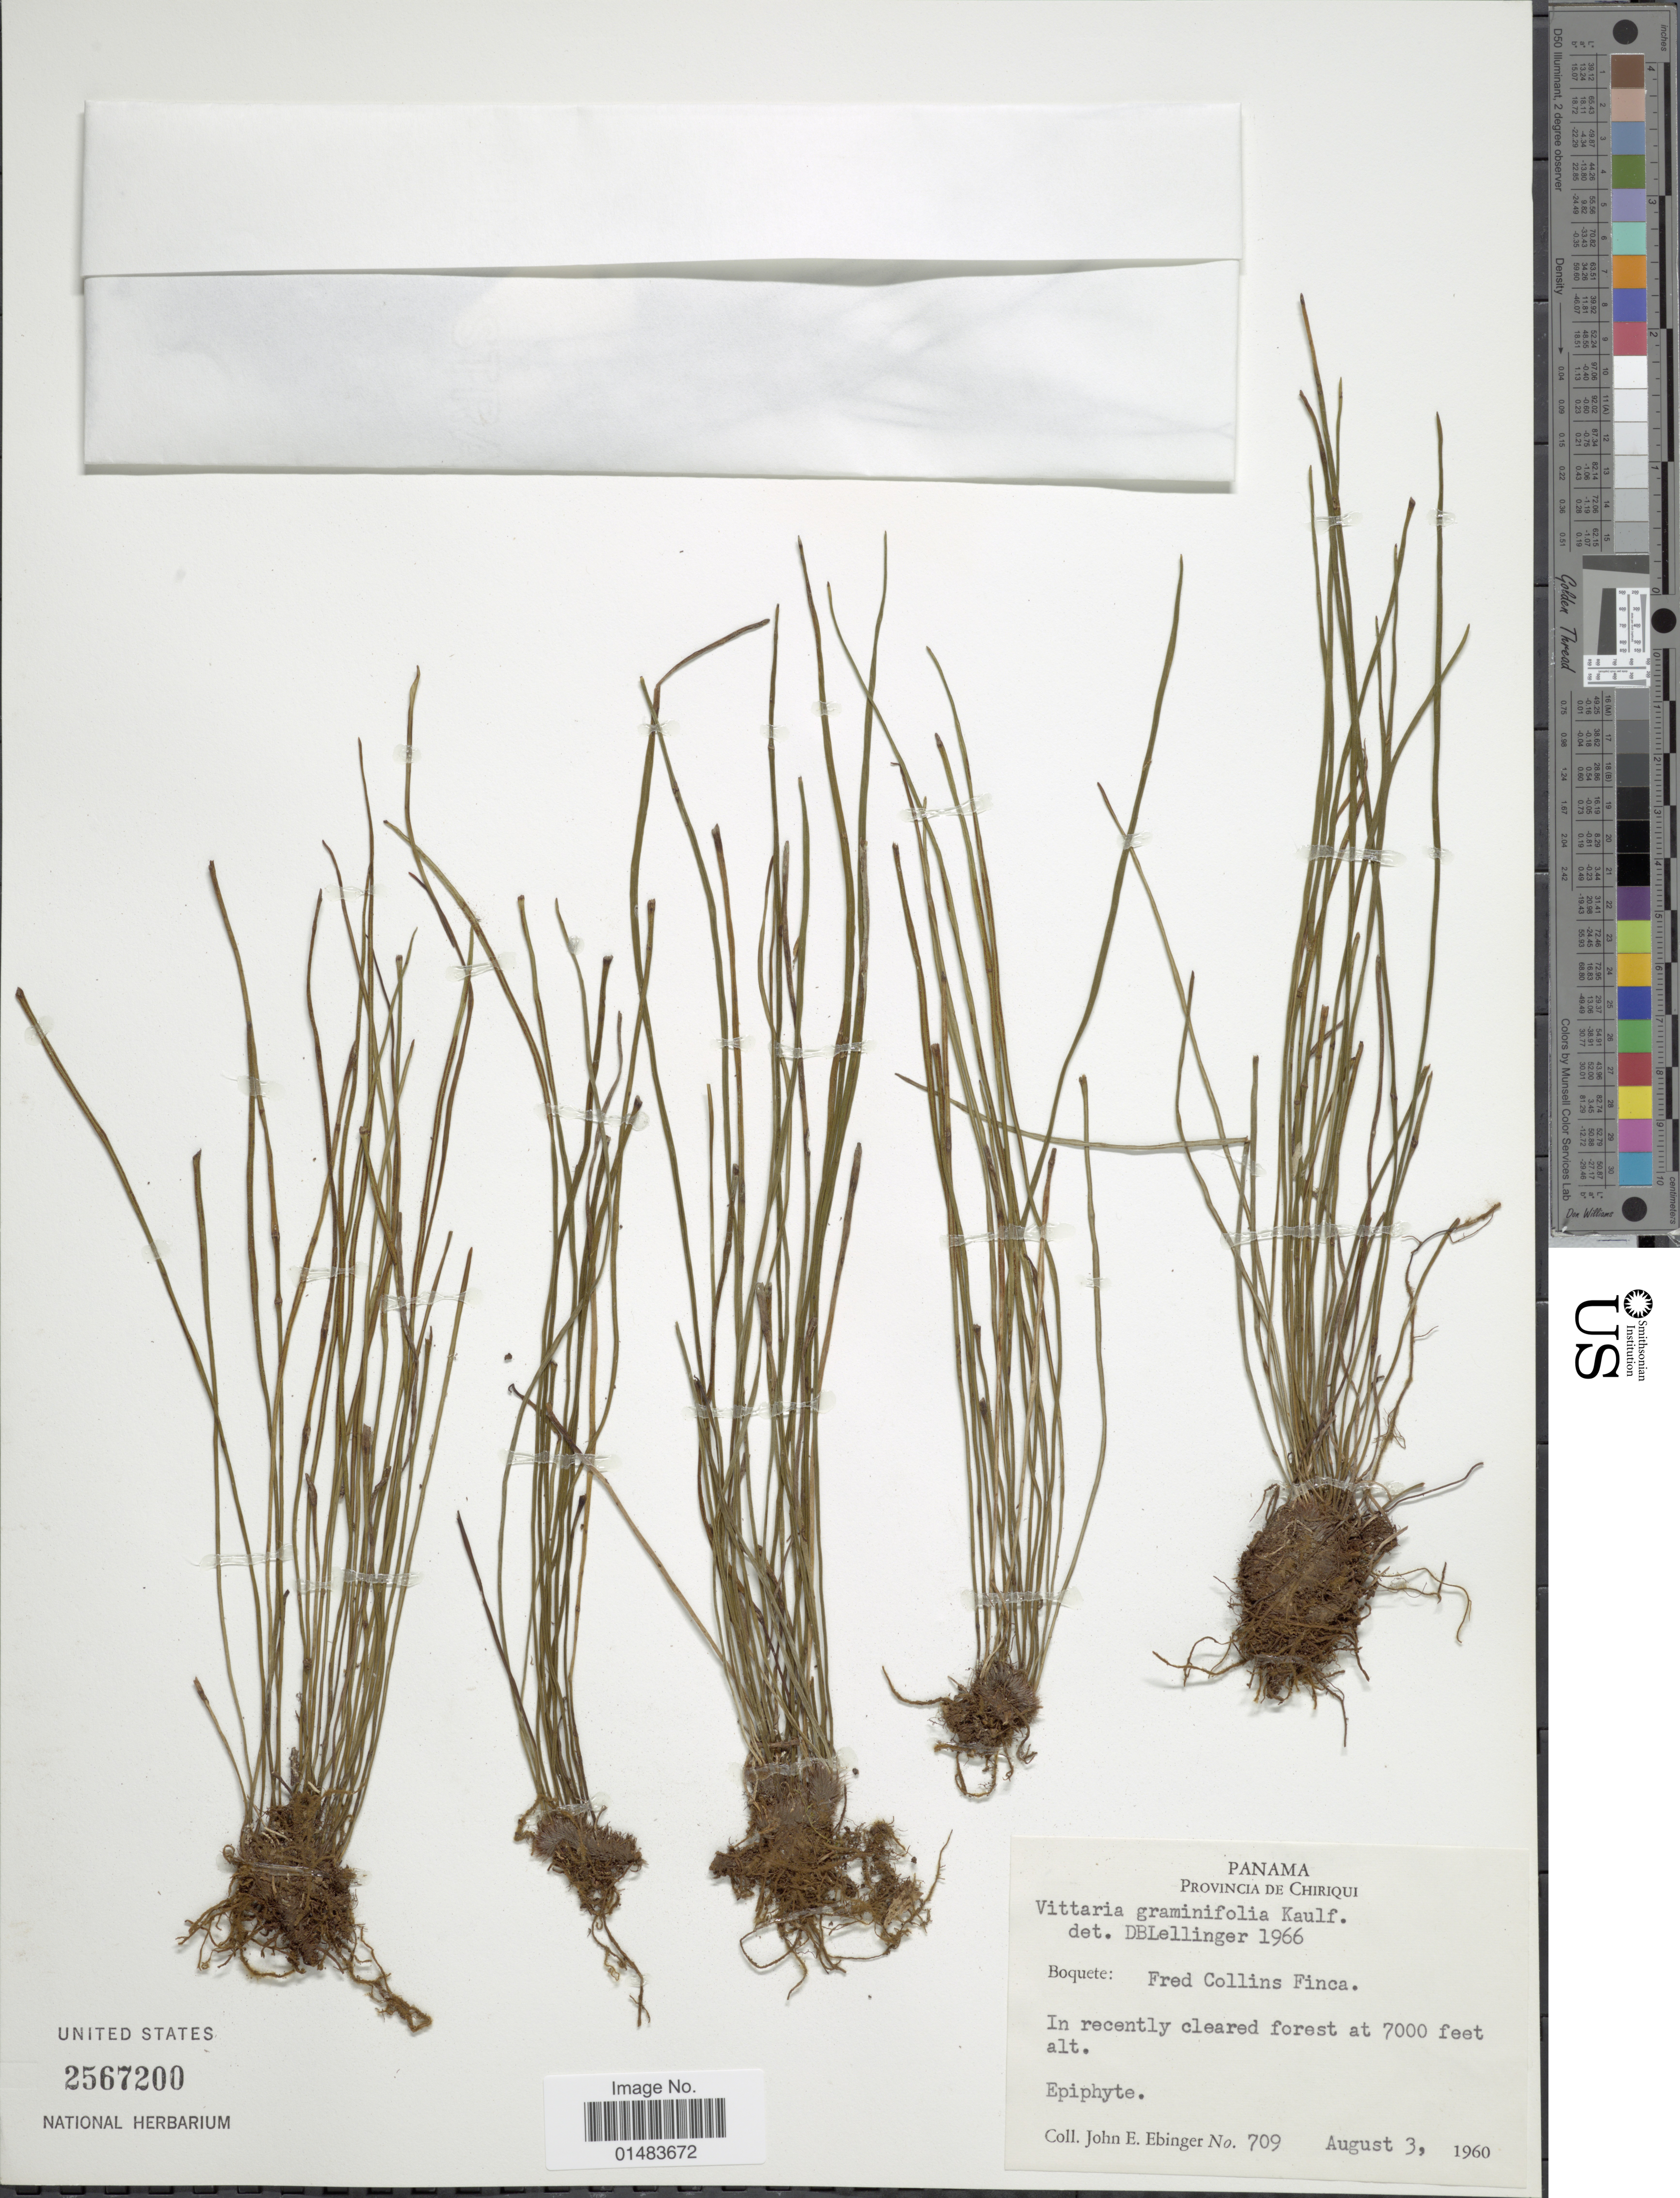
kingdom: Plantae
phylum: Tracheophyta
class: Polypodiopsida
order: Polypodiales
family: Pteridaceae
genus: Vittaria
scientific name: Vittaria graminifolia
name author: Kaulf.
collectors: J. Ebinger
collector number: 709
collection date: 1960-08-03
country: Panama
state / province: Chiriqui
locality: Boquete: Fred Collins Finca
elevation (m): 2134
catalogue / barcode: US 2567200